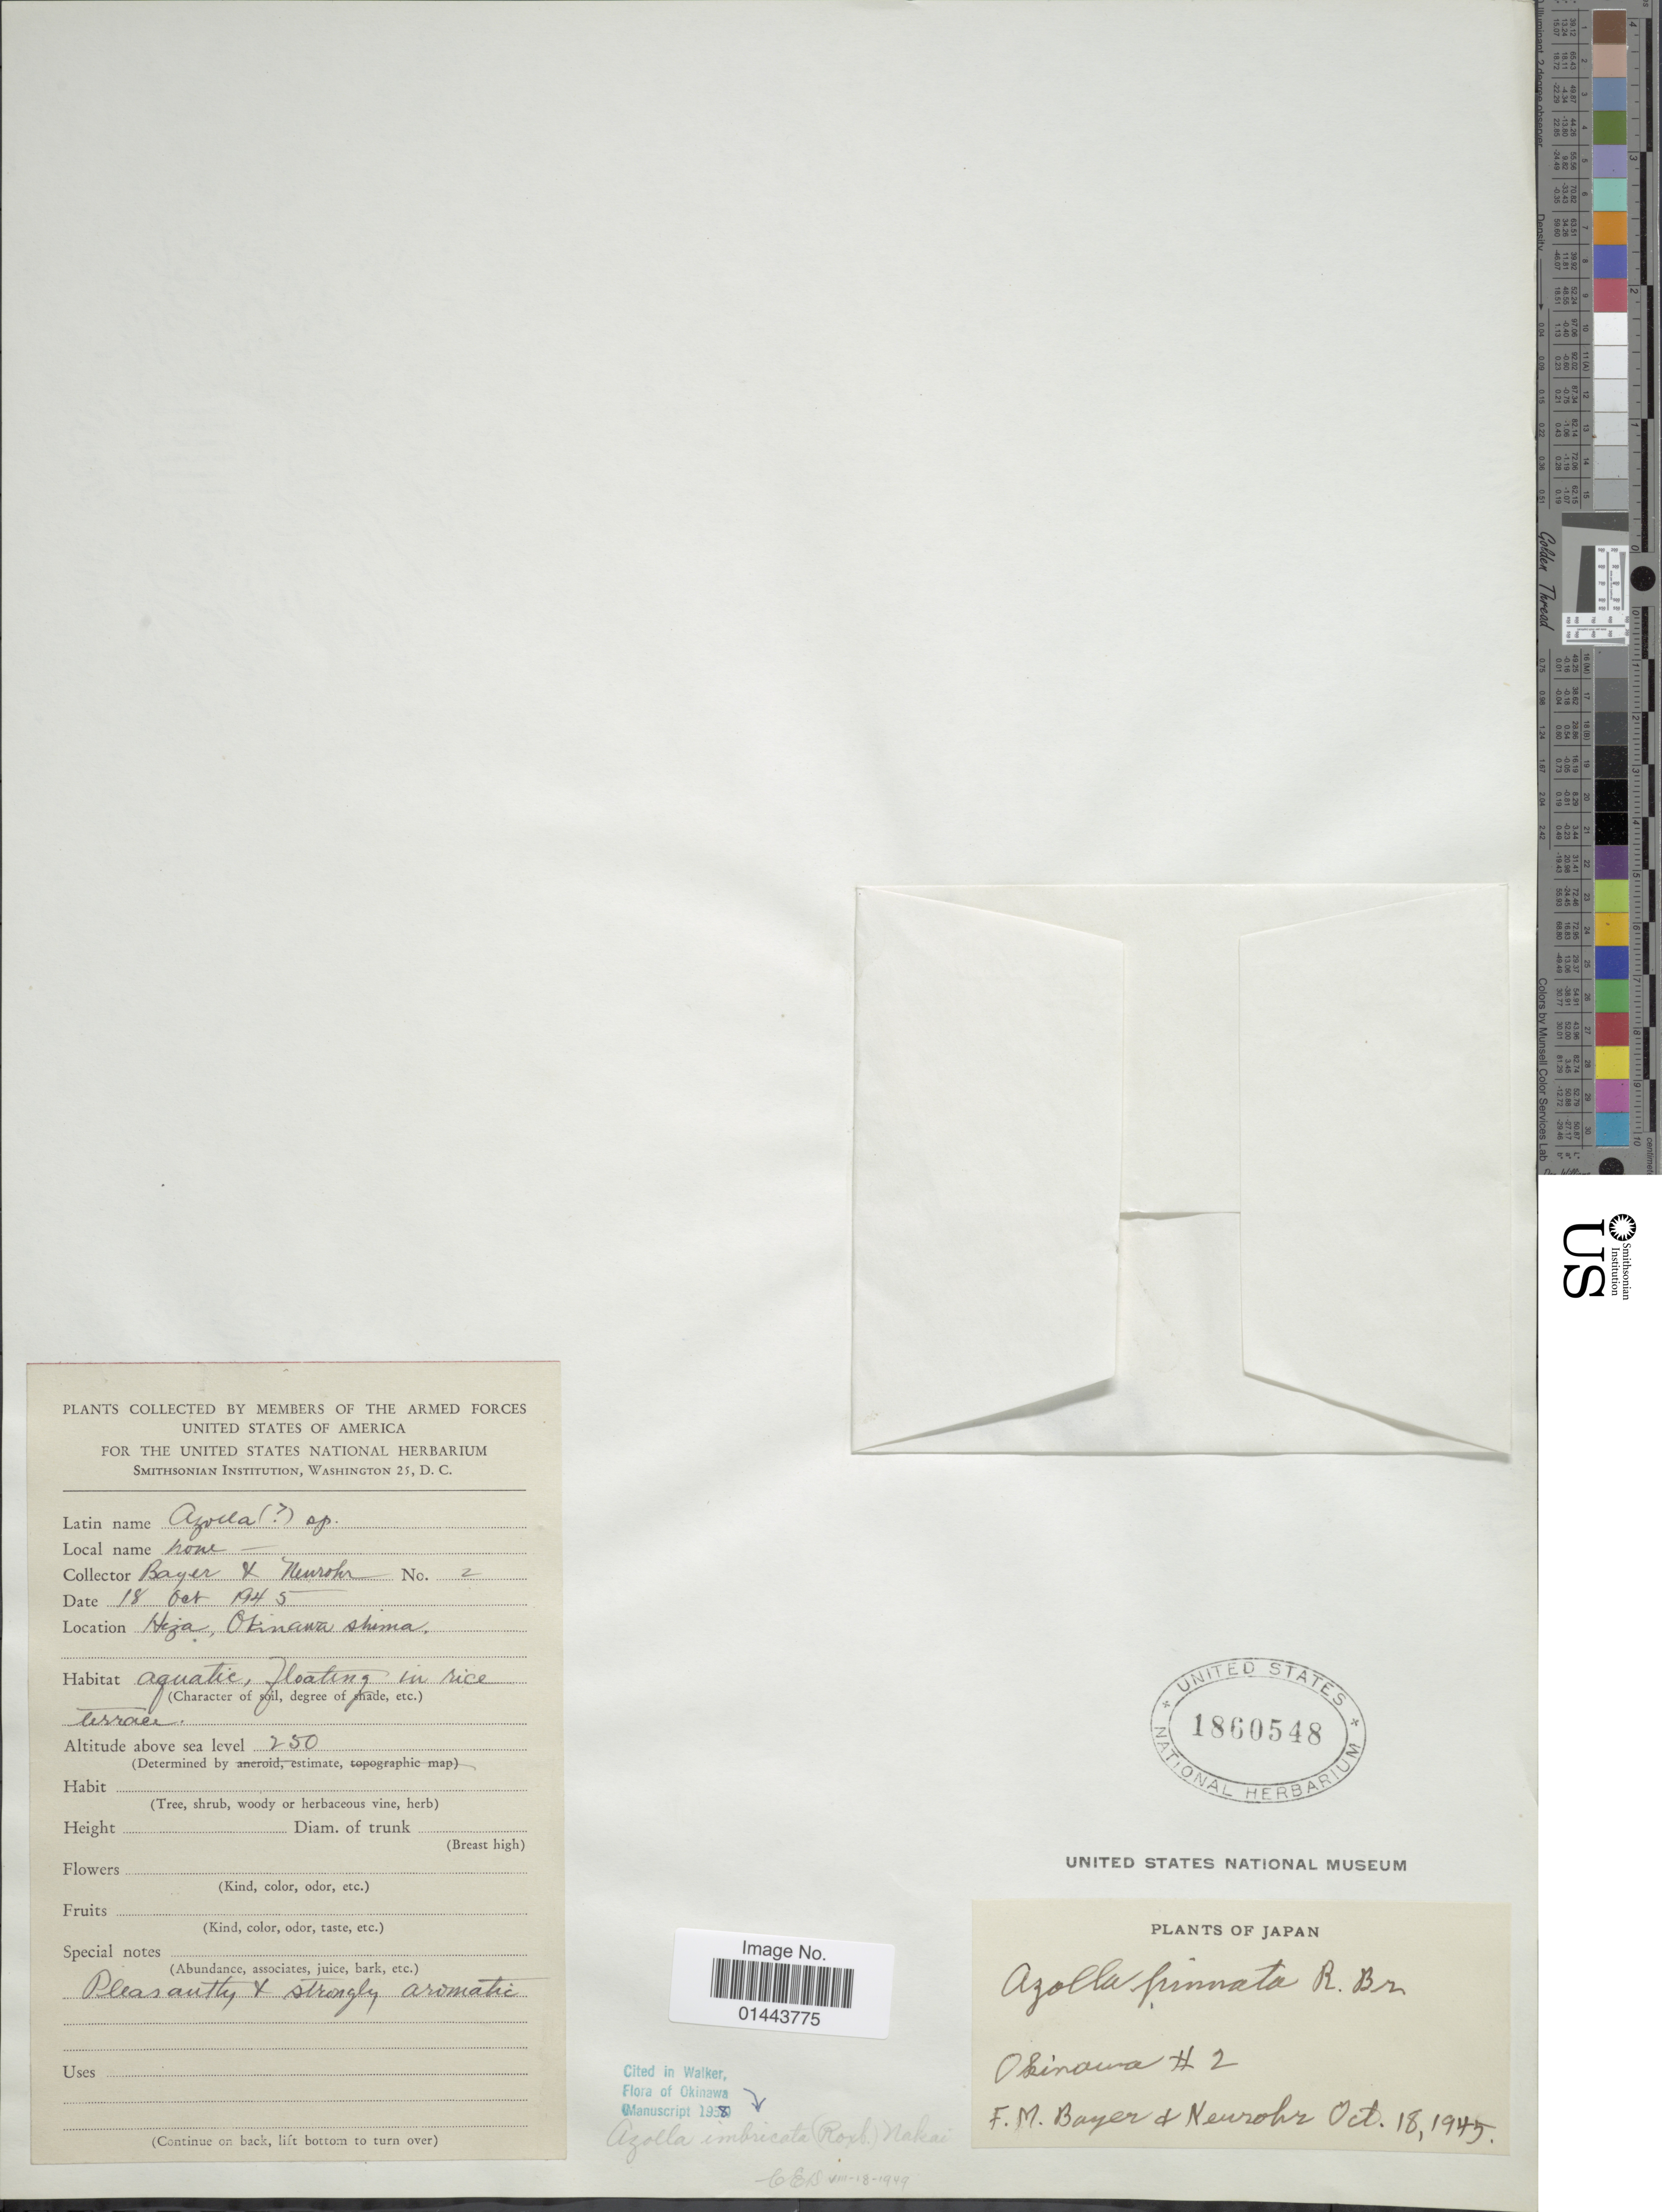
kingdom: Plantae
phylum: Tracheophyta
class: Polypodiopsida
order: Salviniales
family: Salviniaceae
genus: Azolla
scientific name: Azolla imbricata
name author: (Roxb.) Nakai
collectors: F. Bayer & Neurohr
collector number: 2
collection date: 1945-10-18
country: Japan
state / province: Okinawa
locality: Hiza, Okinawa shima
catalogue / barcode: US 1860548